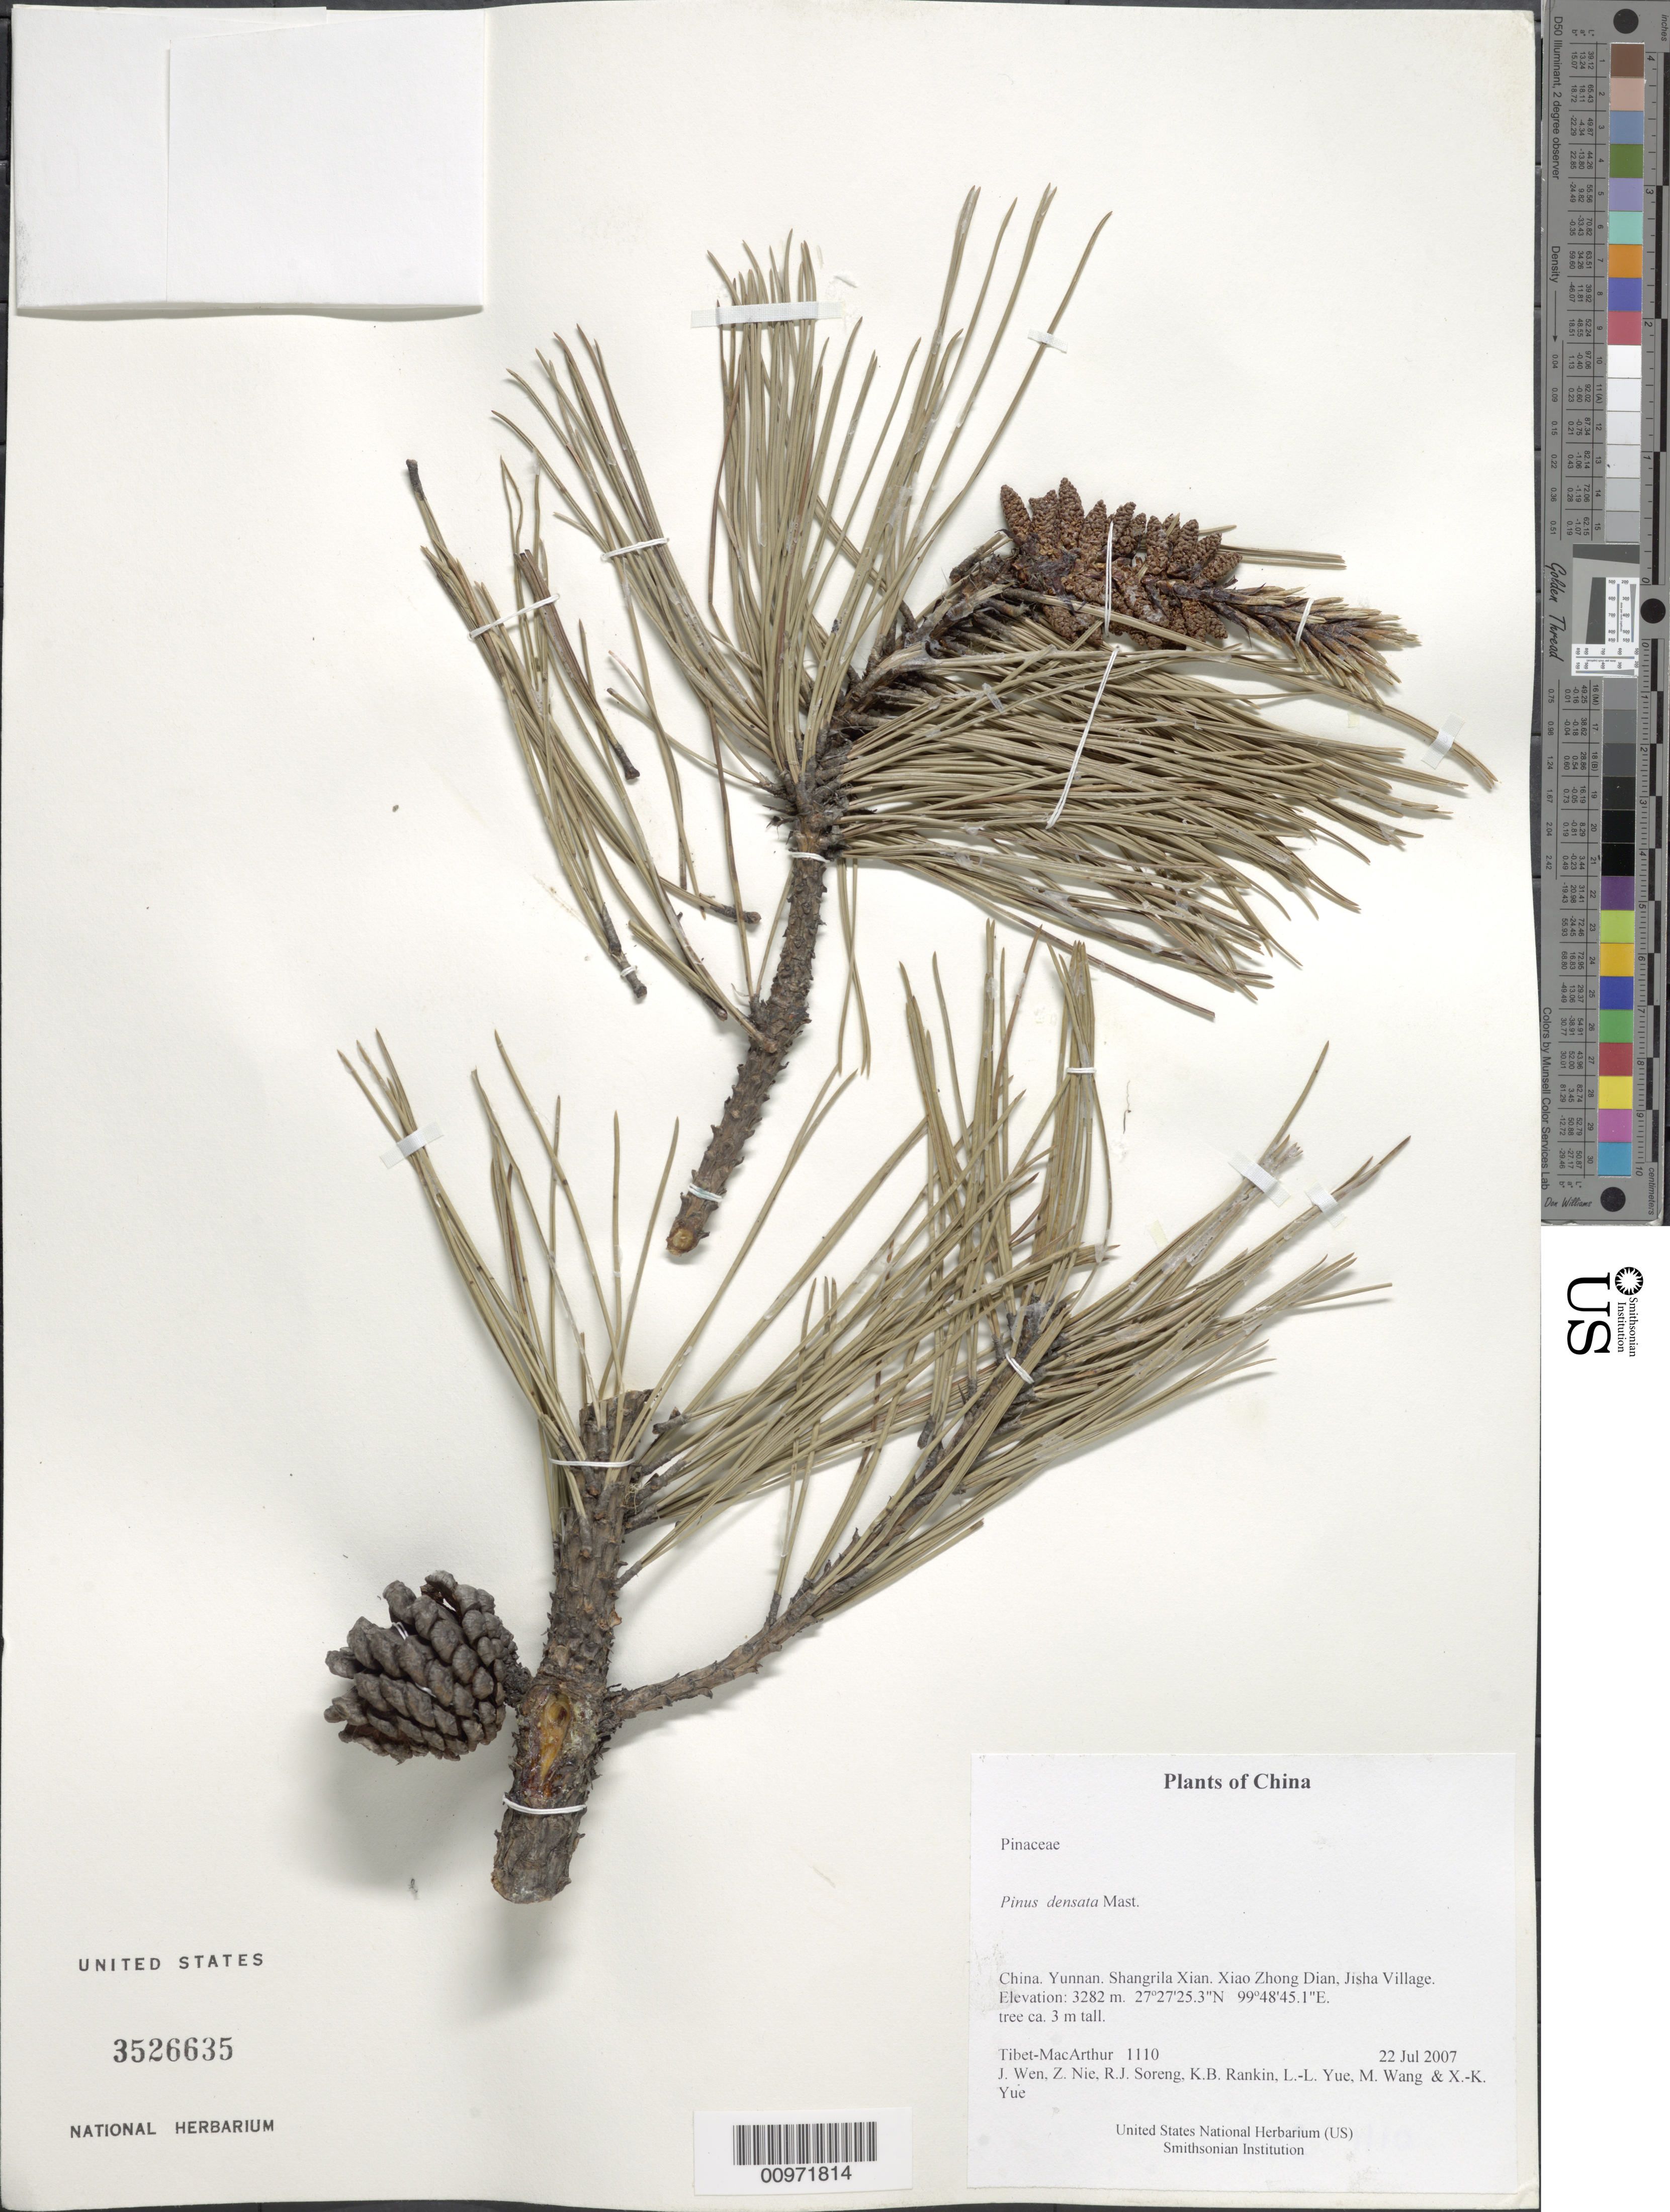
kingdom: Plantae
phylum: Tracheophyta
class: Pinopsida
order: Pinales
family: Pinaceae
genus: Pinus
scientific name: Pinus densata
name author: Mast.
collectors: Tibet-MacArthur, J. Wen, Z. Nie, R. J. Soreng, K. Rankin, L. Yue, M. Wang & X. Yue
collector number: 1110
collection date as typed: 22 Jul 2007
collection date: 2007-07-22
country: China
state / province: Yunnan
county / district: Shangrila Xian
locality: Xiao Zhong Dian, Jisha Village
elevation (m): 3282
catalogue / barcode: US 3526635